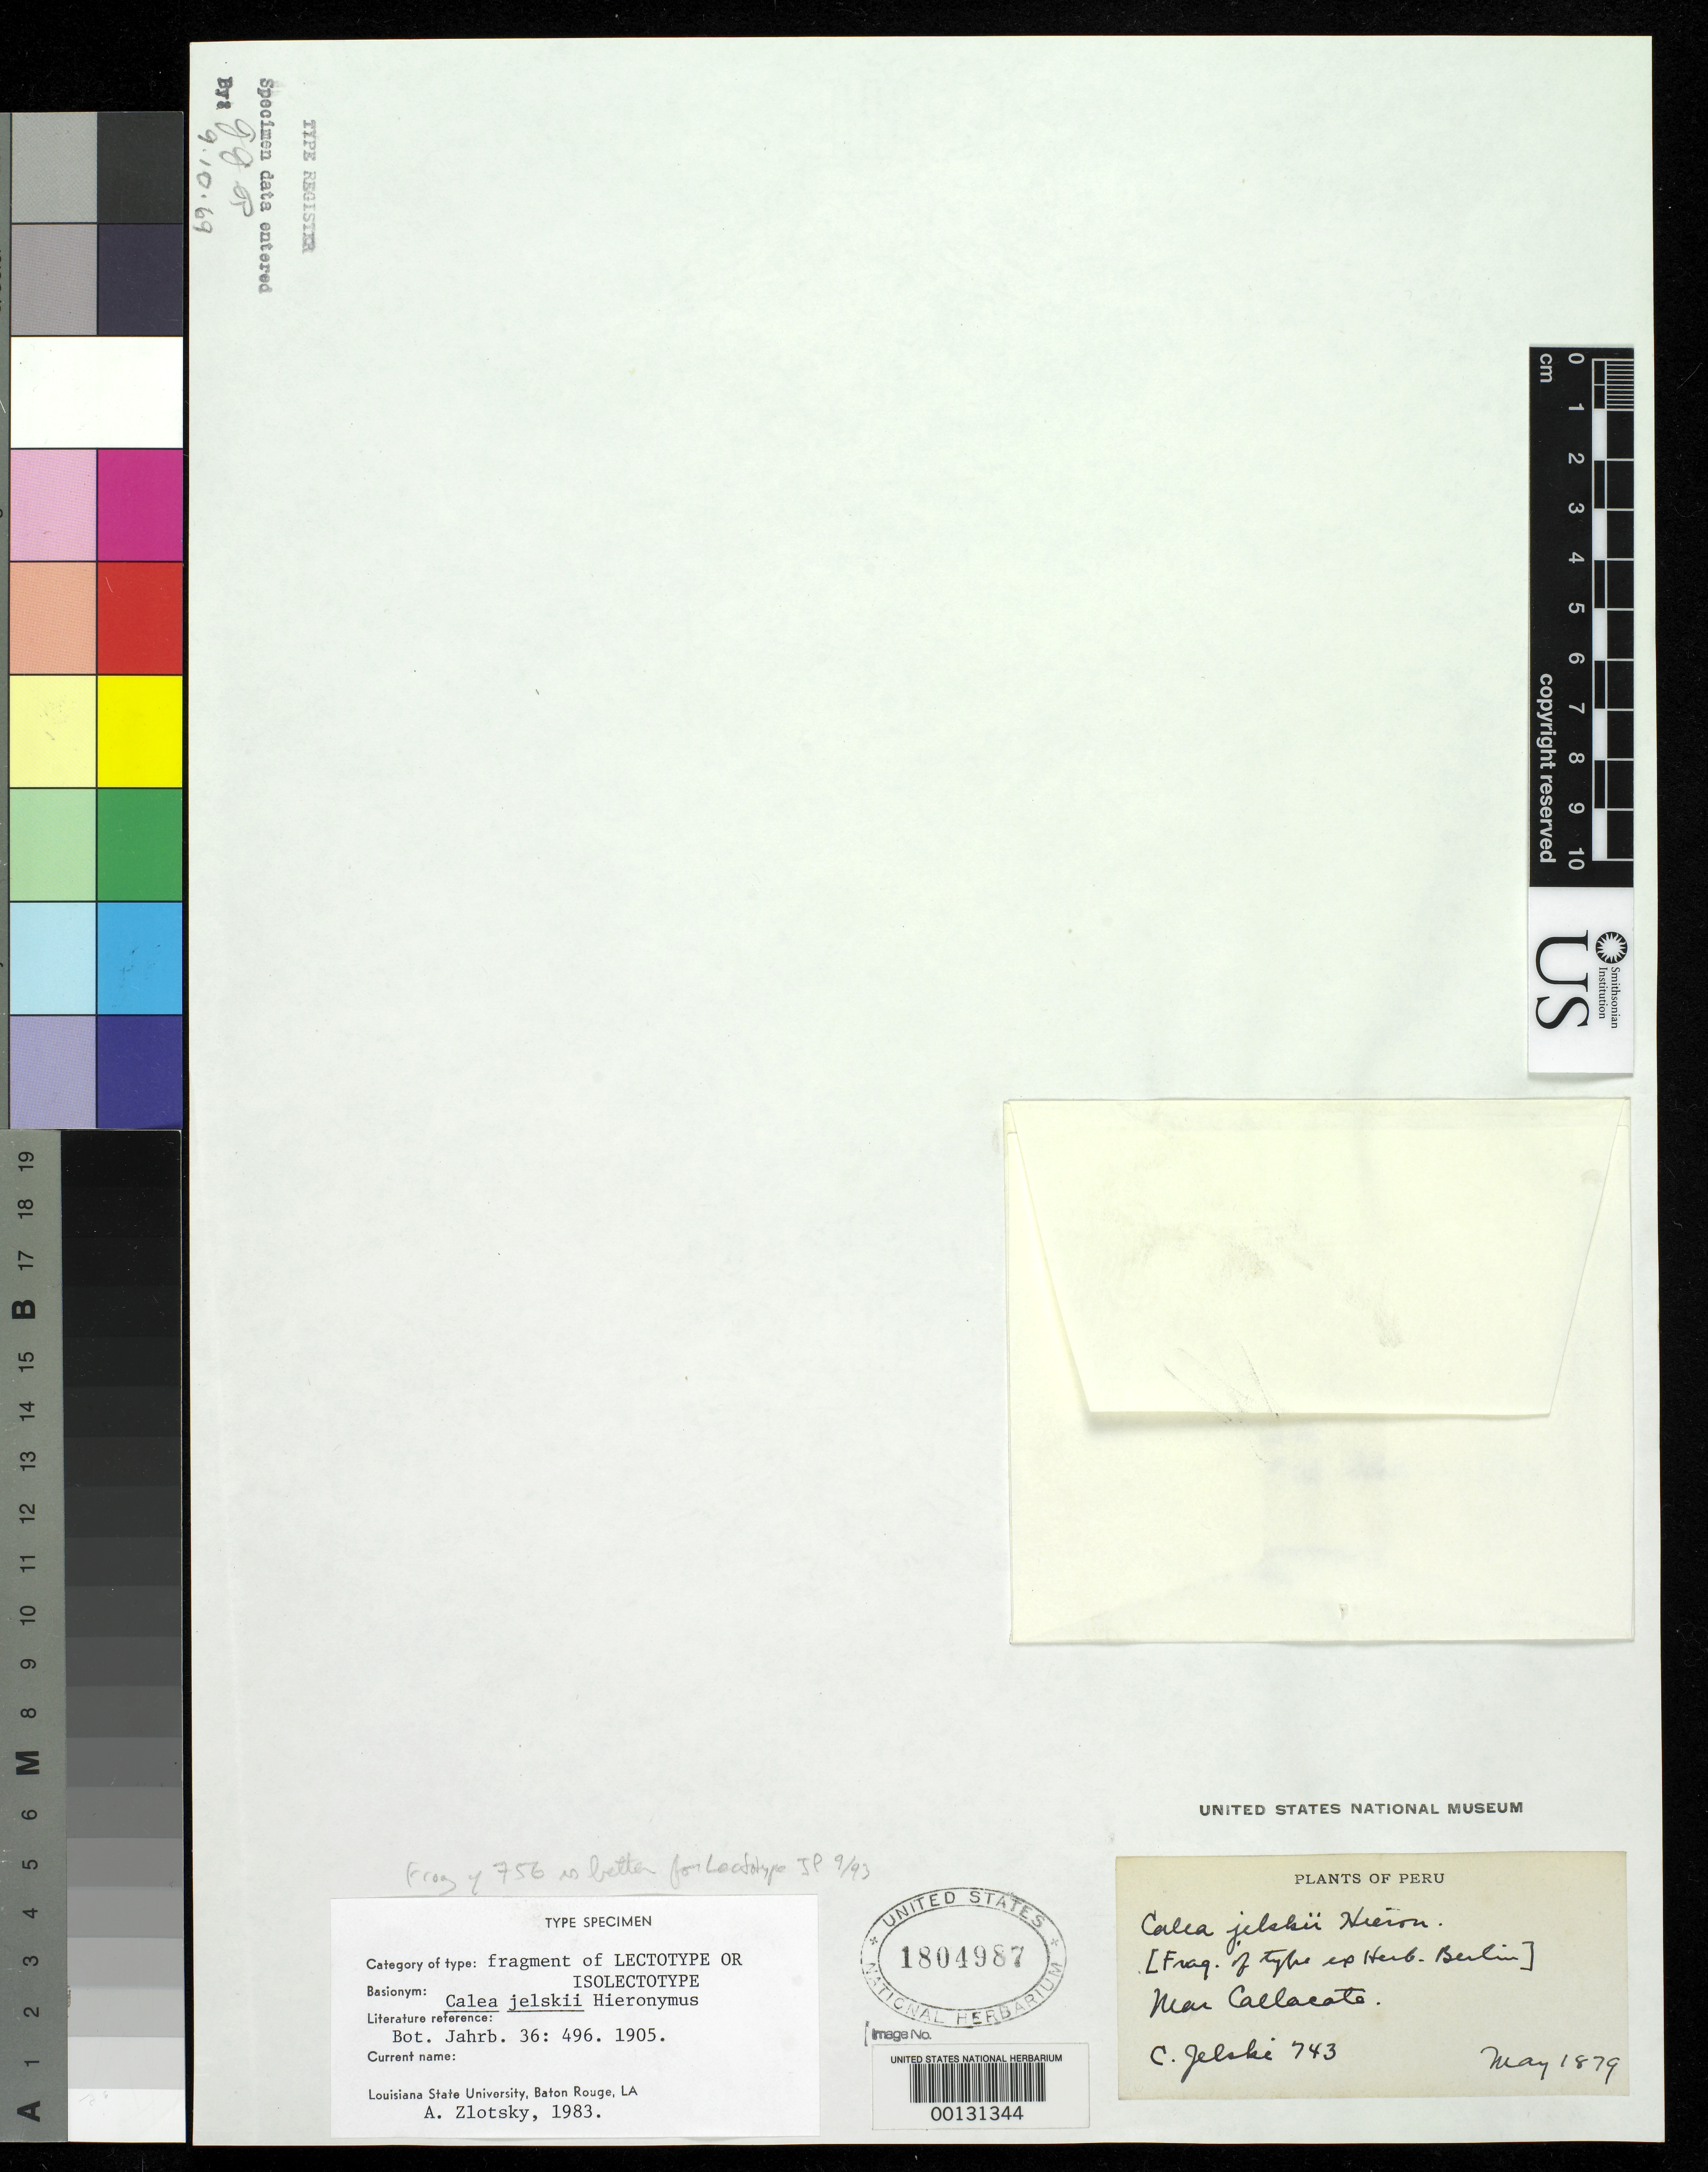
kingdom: Plantae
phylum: Tracheophyta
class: Magnoliopsida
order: Asterales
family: Asteraceae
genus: Calea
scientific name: Calea jelskii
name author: Hieron.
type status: Isosyntype Fragment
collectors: C. von Jelski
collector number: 743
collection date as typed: May 1879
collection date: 1879-05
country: Peru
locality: Callacate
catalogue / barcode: US 1804987